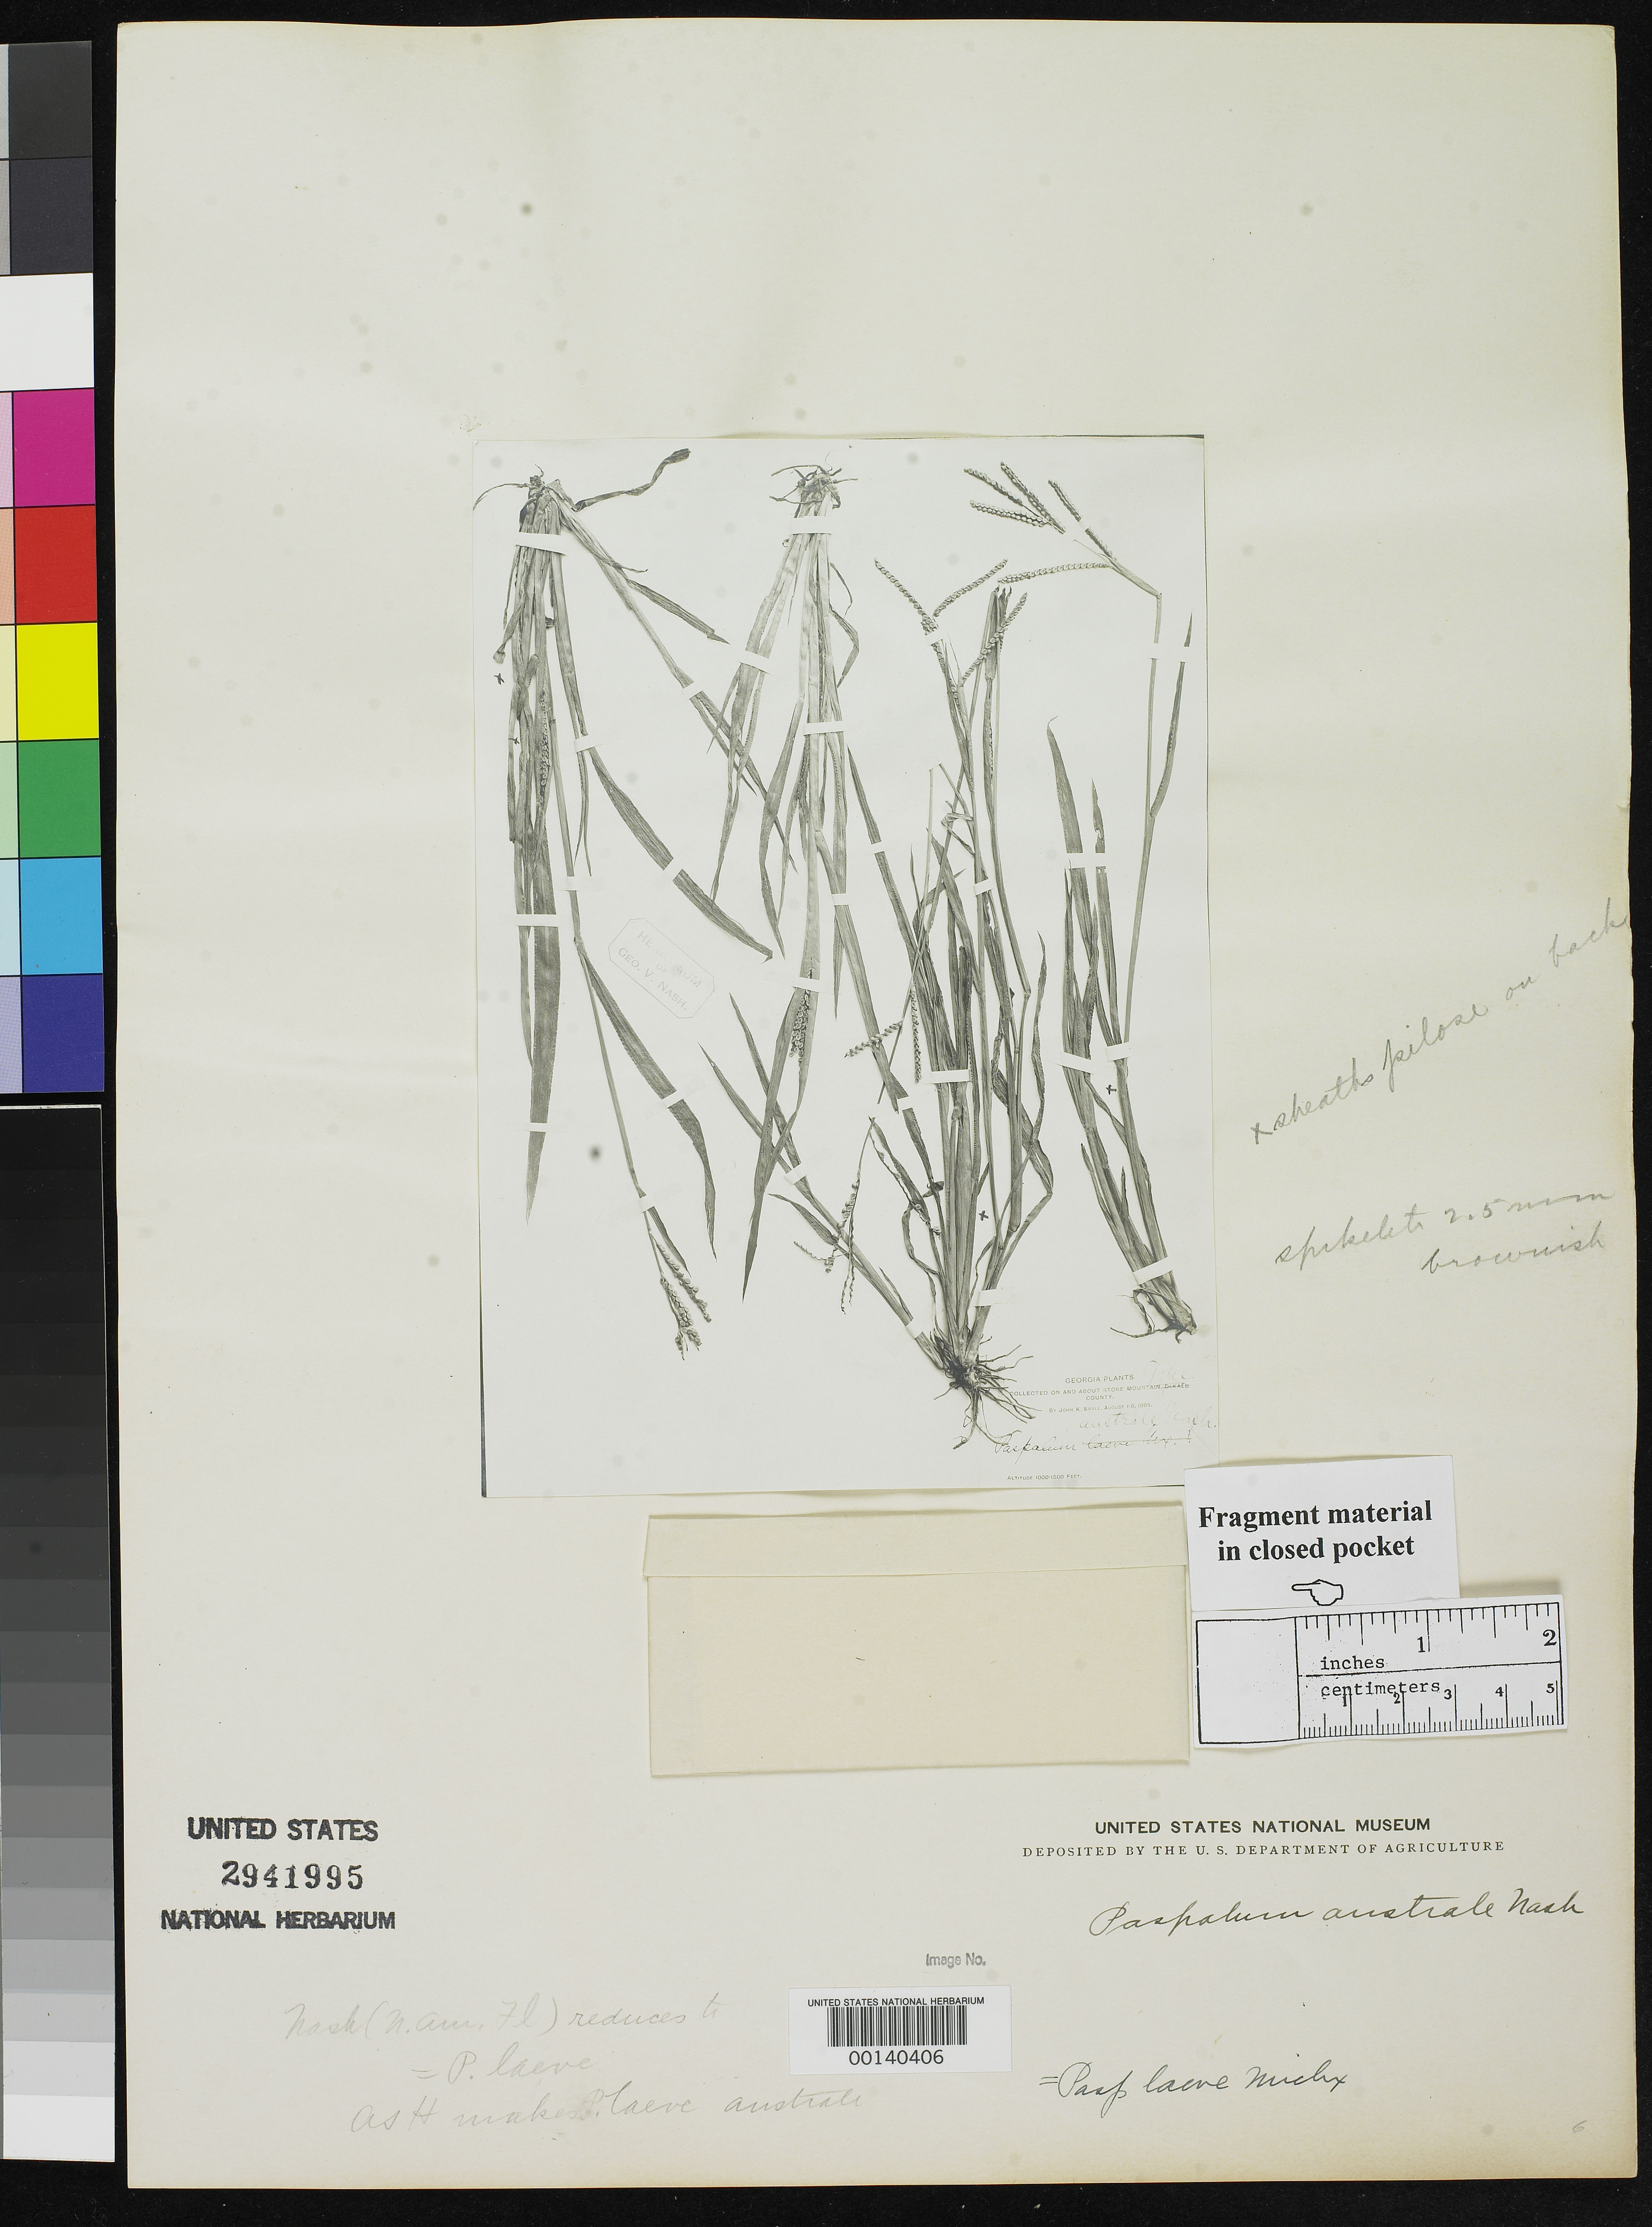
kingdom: Plantae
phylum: Tracheophyta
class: Liliopsida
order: Poales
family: Poaceae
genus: Paspalum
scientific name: Paspalum australe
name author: Nash in Britton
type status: Type Fragment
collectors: J. K. Small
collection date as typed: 01 Aug 1895 to 06 Aug 1895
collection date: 1895-08-01/1895-08-06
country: United States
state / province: Georgia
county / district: De Kalb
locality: Stone Mountain; alt. 1000-5000 ft.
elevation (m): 305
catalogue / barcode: US 2941995